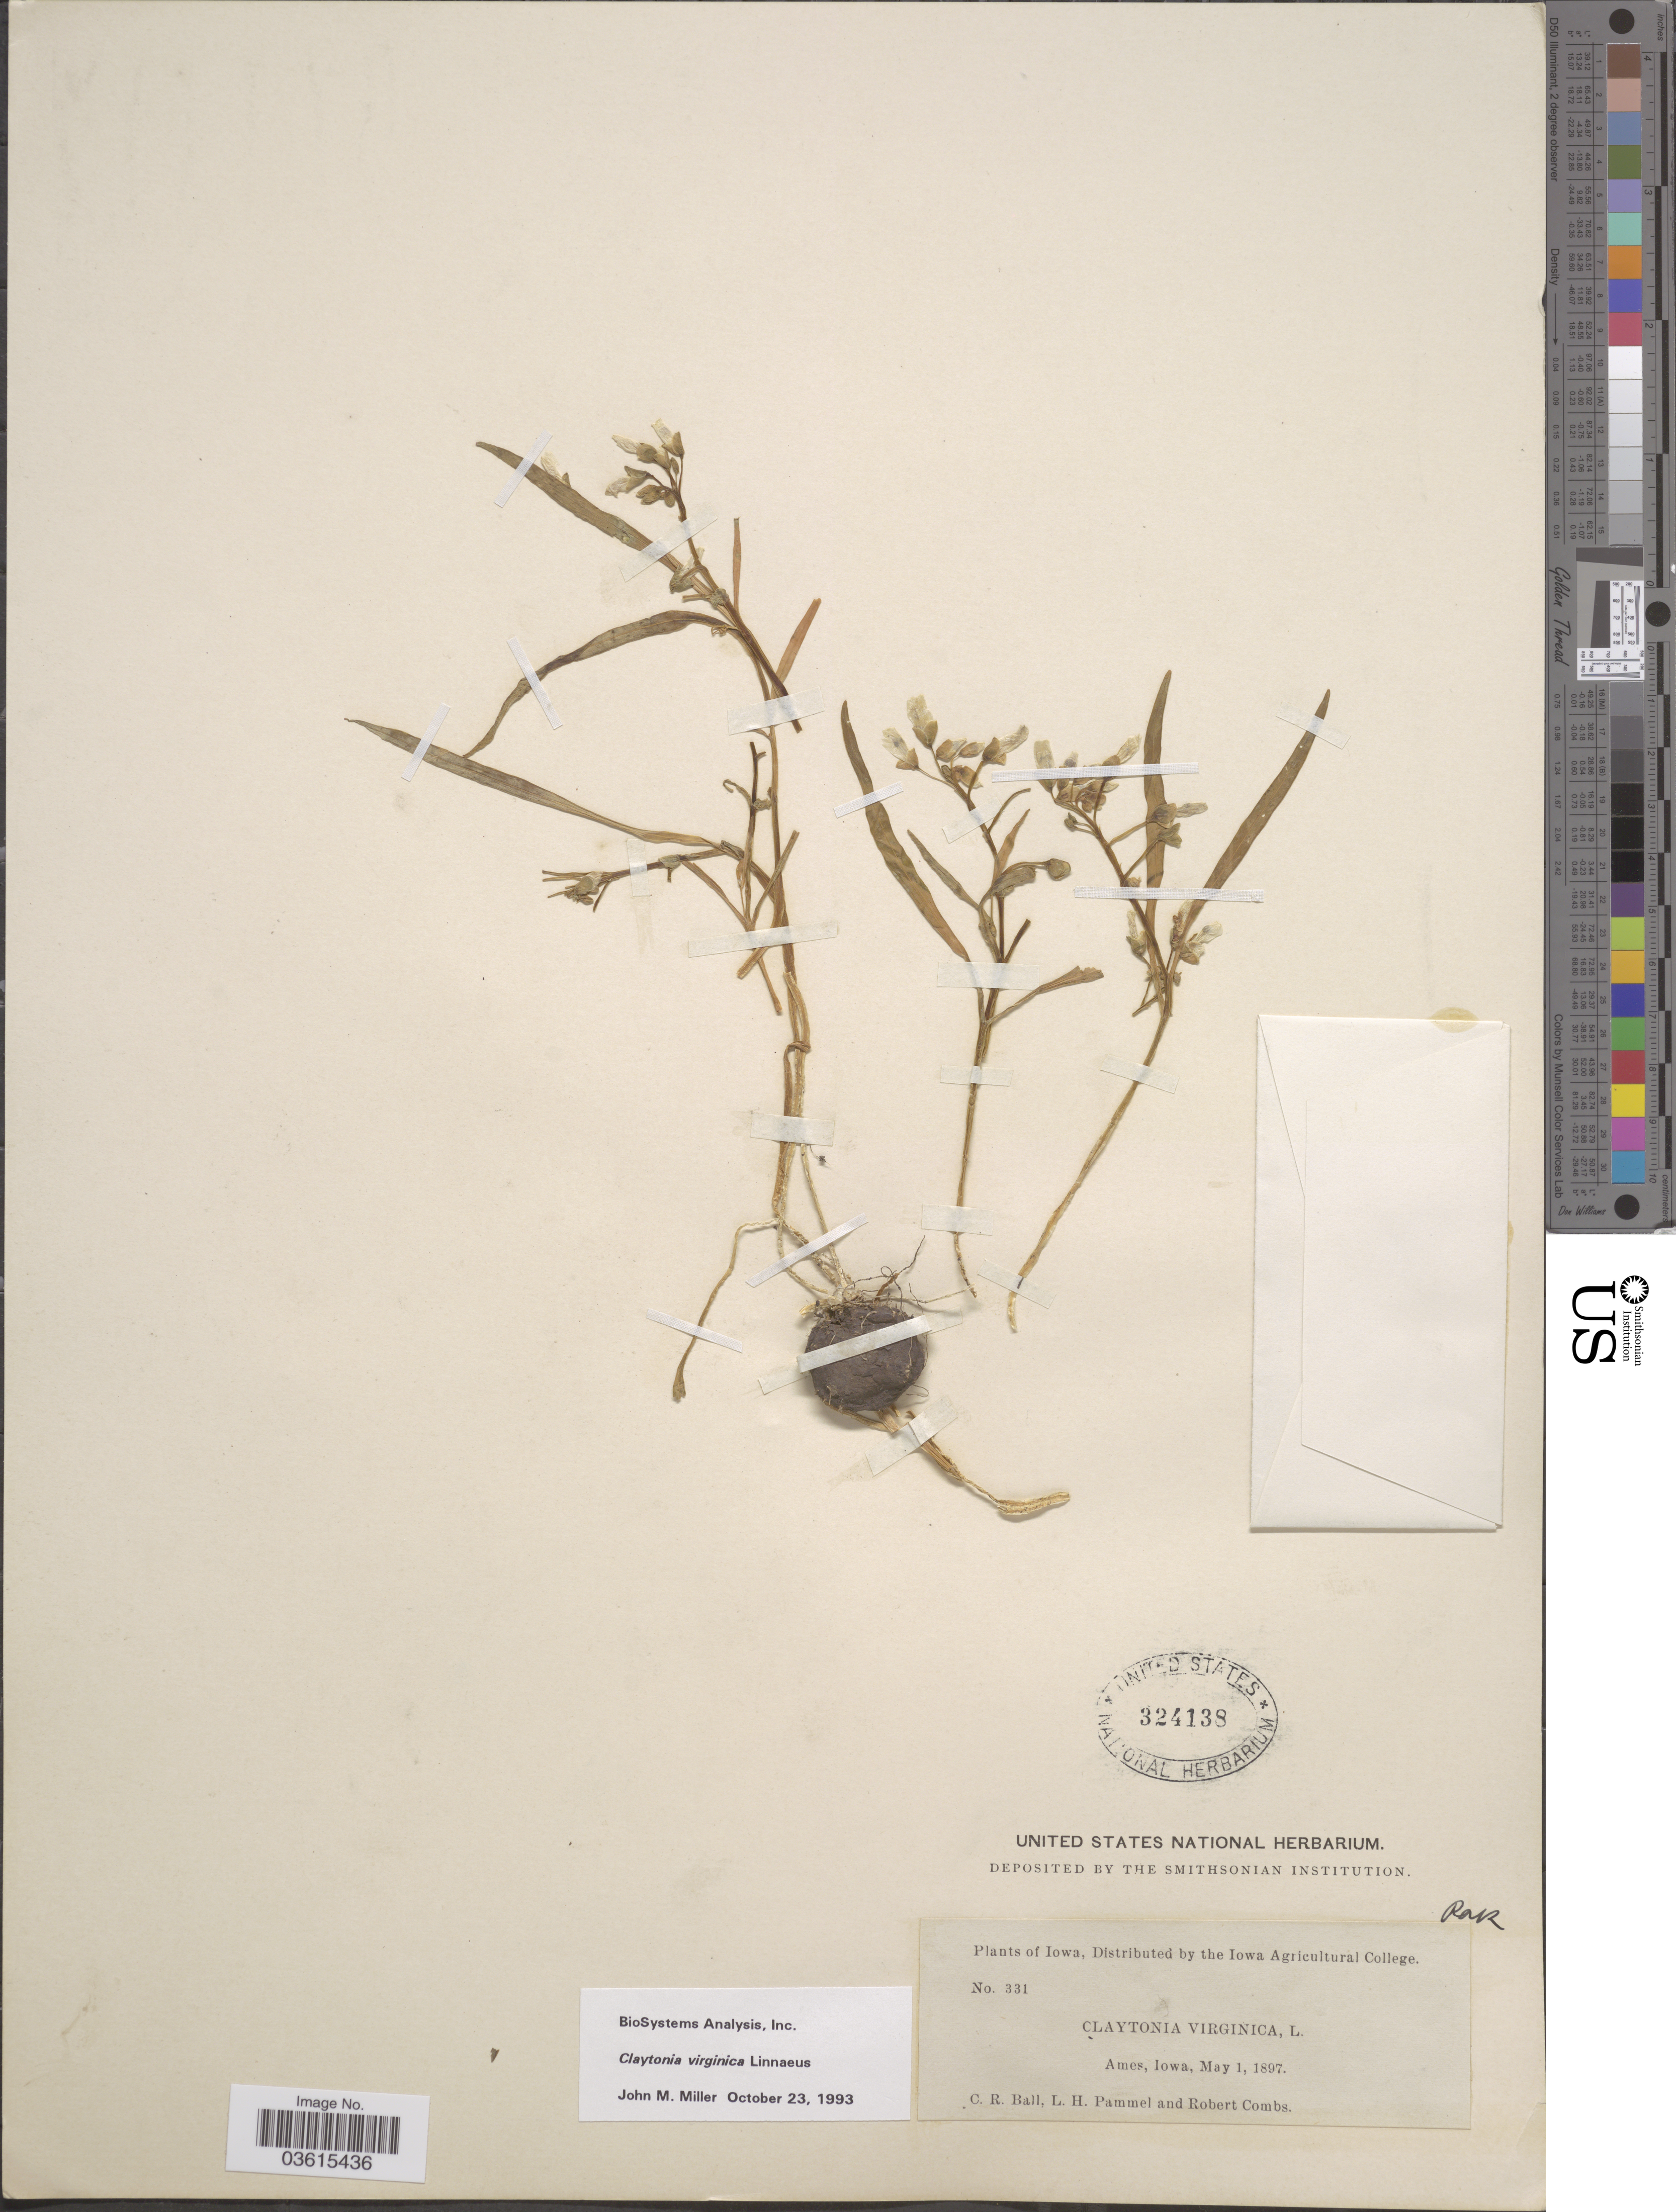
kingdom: Plantae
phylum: Tracheophyta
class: Magnoliopsida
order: Caryophyllales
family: Montiaceae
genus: Claytonia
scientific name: Claytonia virginica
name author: L.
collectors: C. R. Ball, L. Pammel & R. Combs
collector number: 331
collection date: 1897-05-01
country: United States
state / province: Iowa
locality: Ames.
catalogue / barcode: US 324138